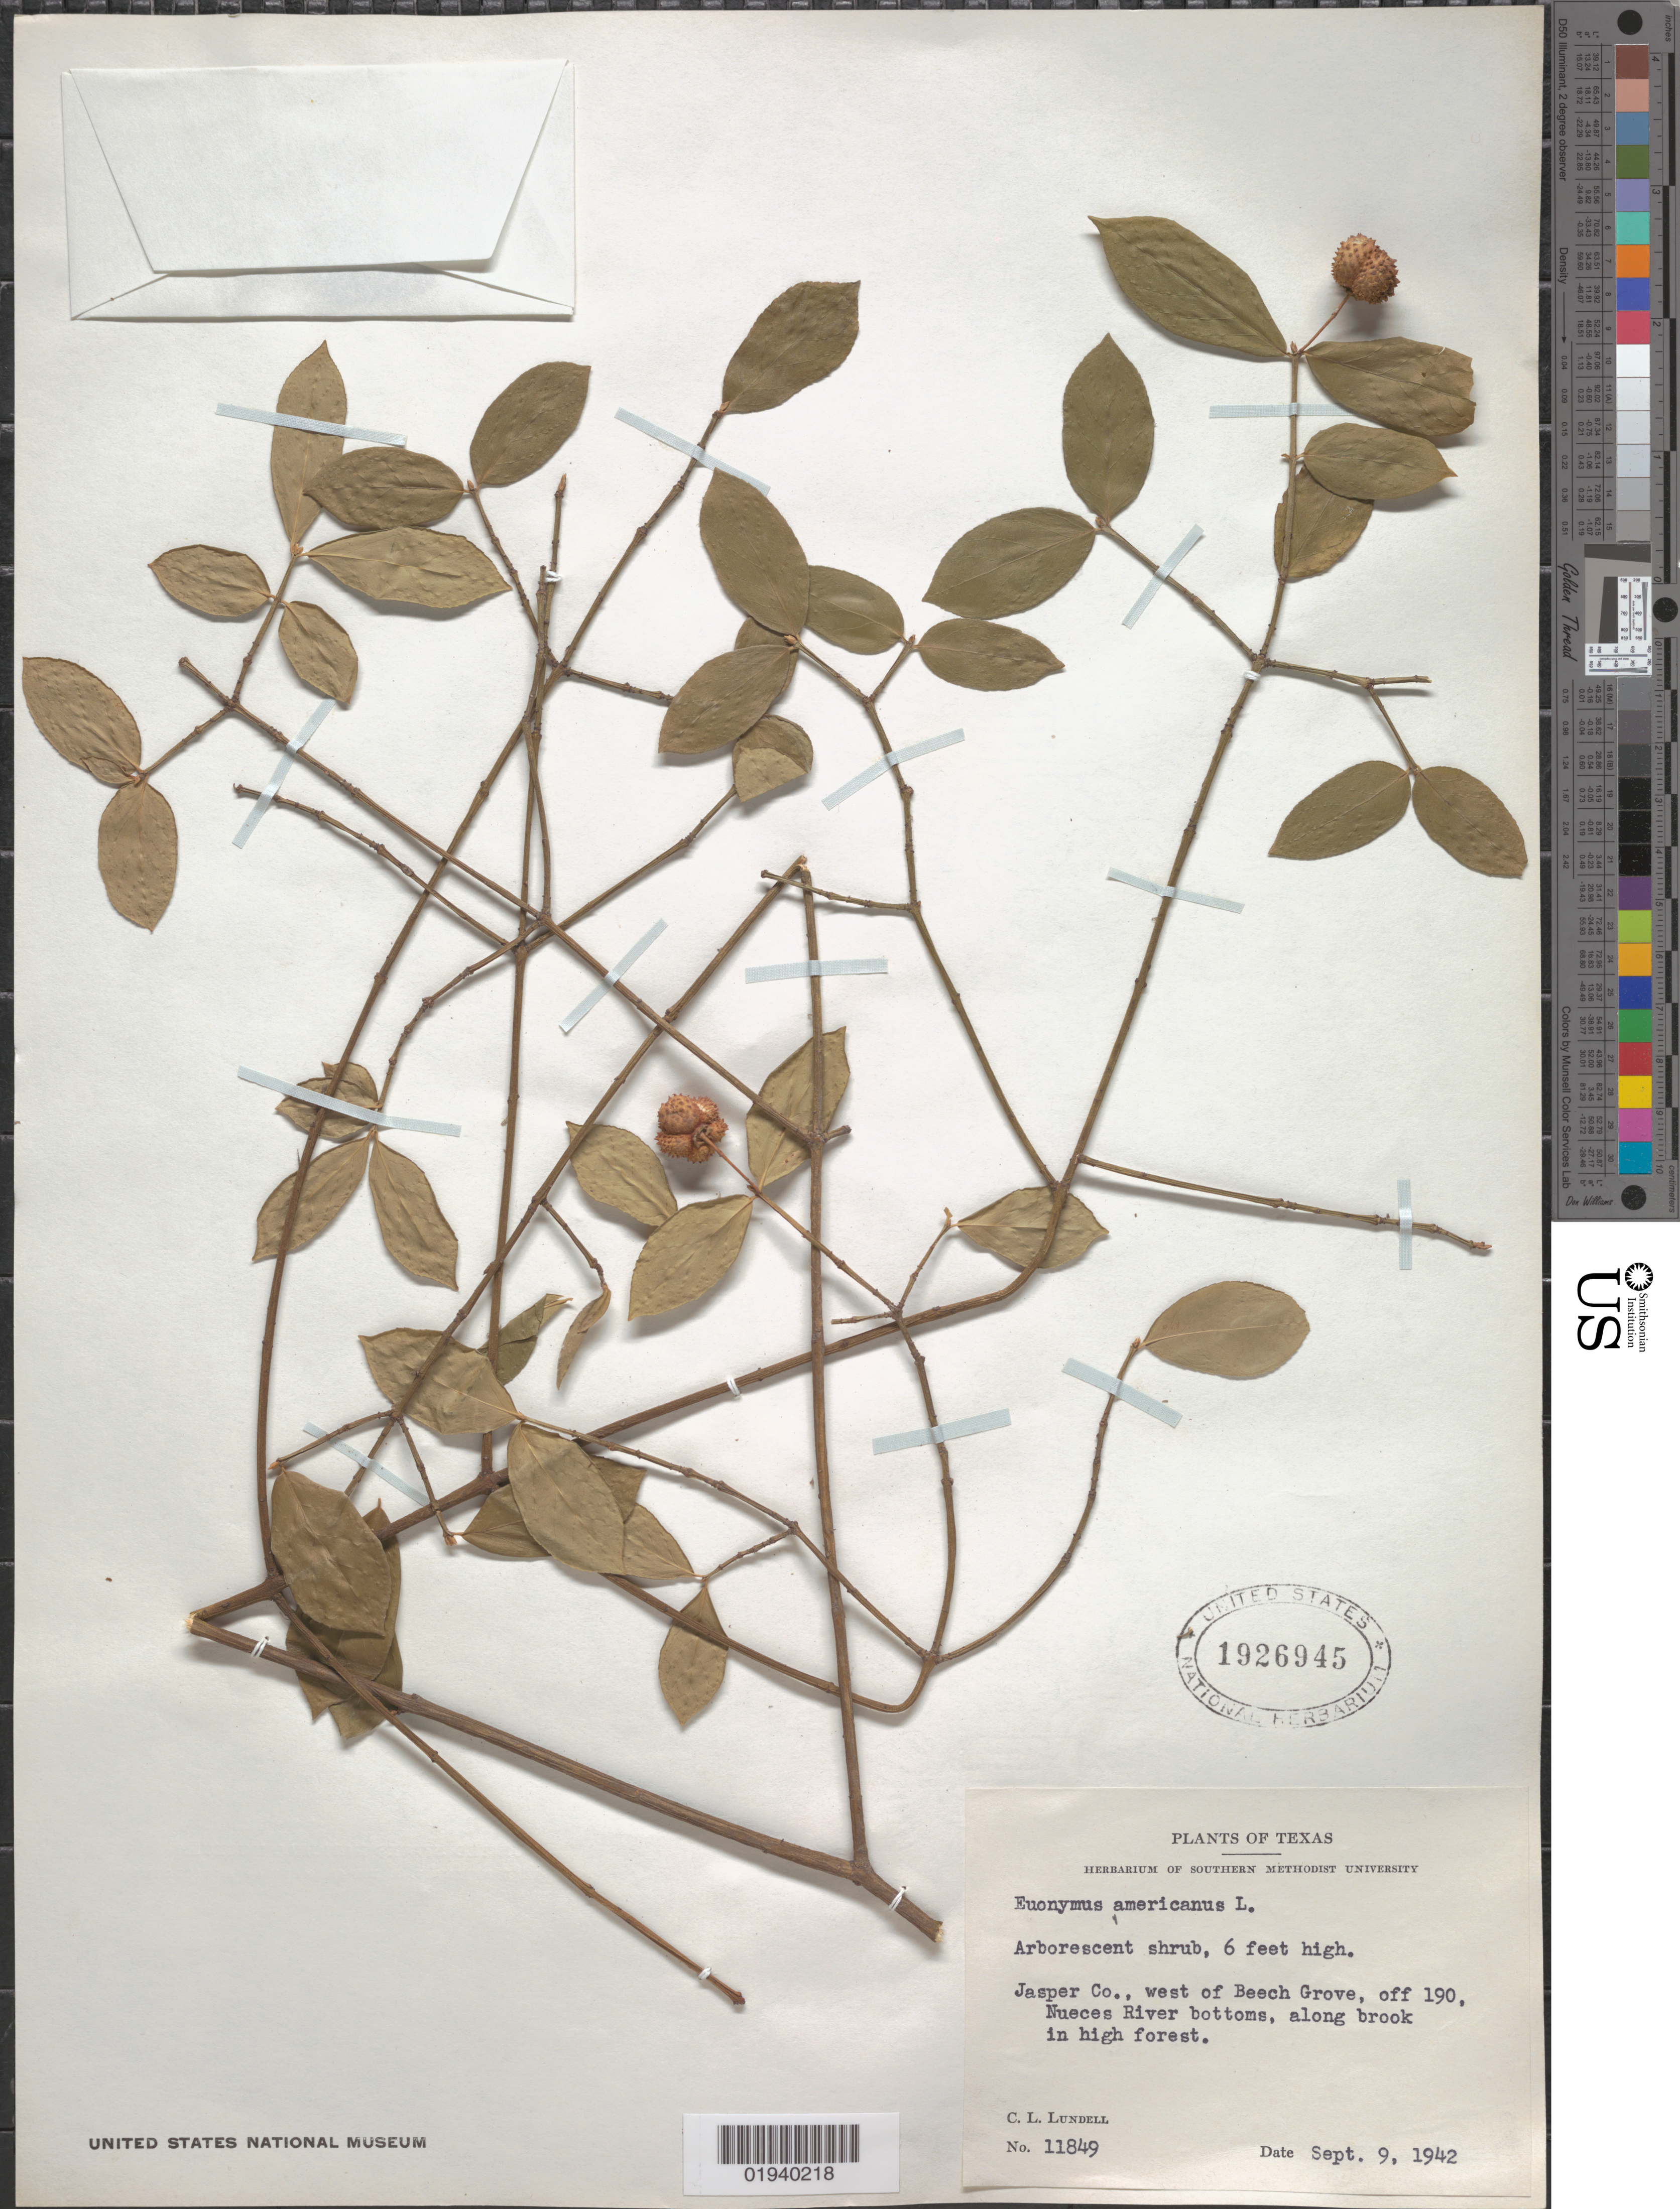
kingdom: Plantae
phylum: Tracheophyta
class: Magnoliopsida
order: Celastrales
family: Celastraceae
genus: Euonymus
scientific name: Euonymus americanus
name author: L.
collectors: C. L. Lundell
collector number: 11849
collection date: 1942-09-09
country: United States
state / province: Texas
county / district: Jasper County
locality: Beech Grove, west of; off 190, Nueces River bottoms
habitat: Along brook in high forest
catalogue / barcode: US 1926945